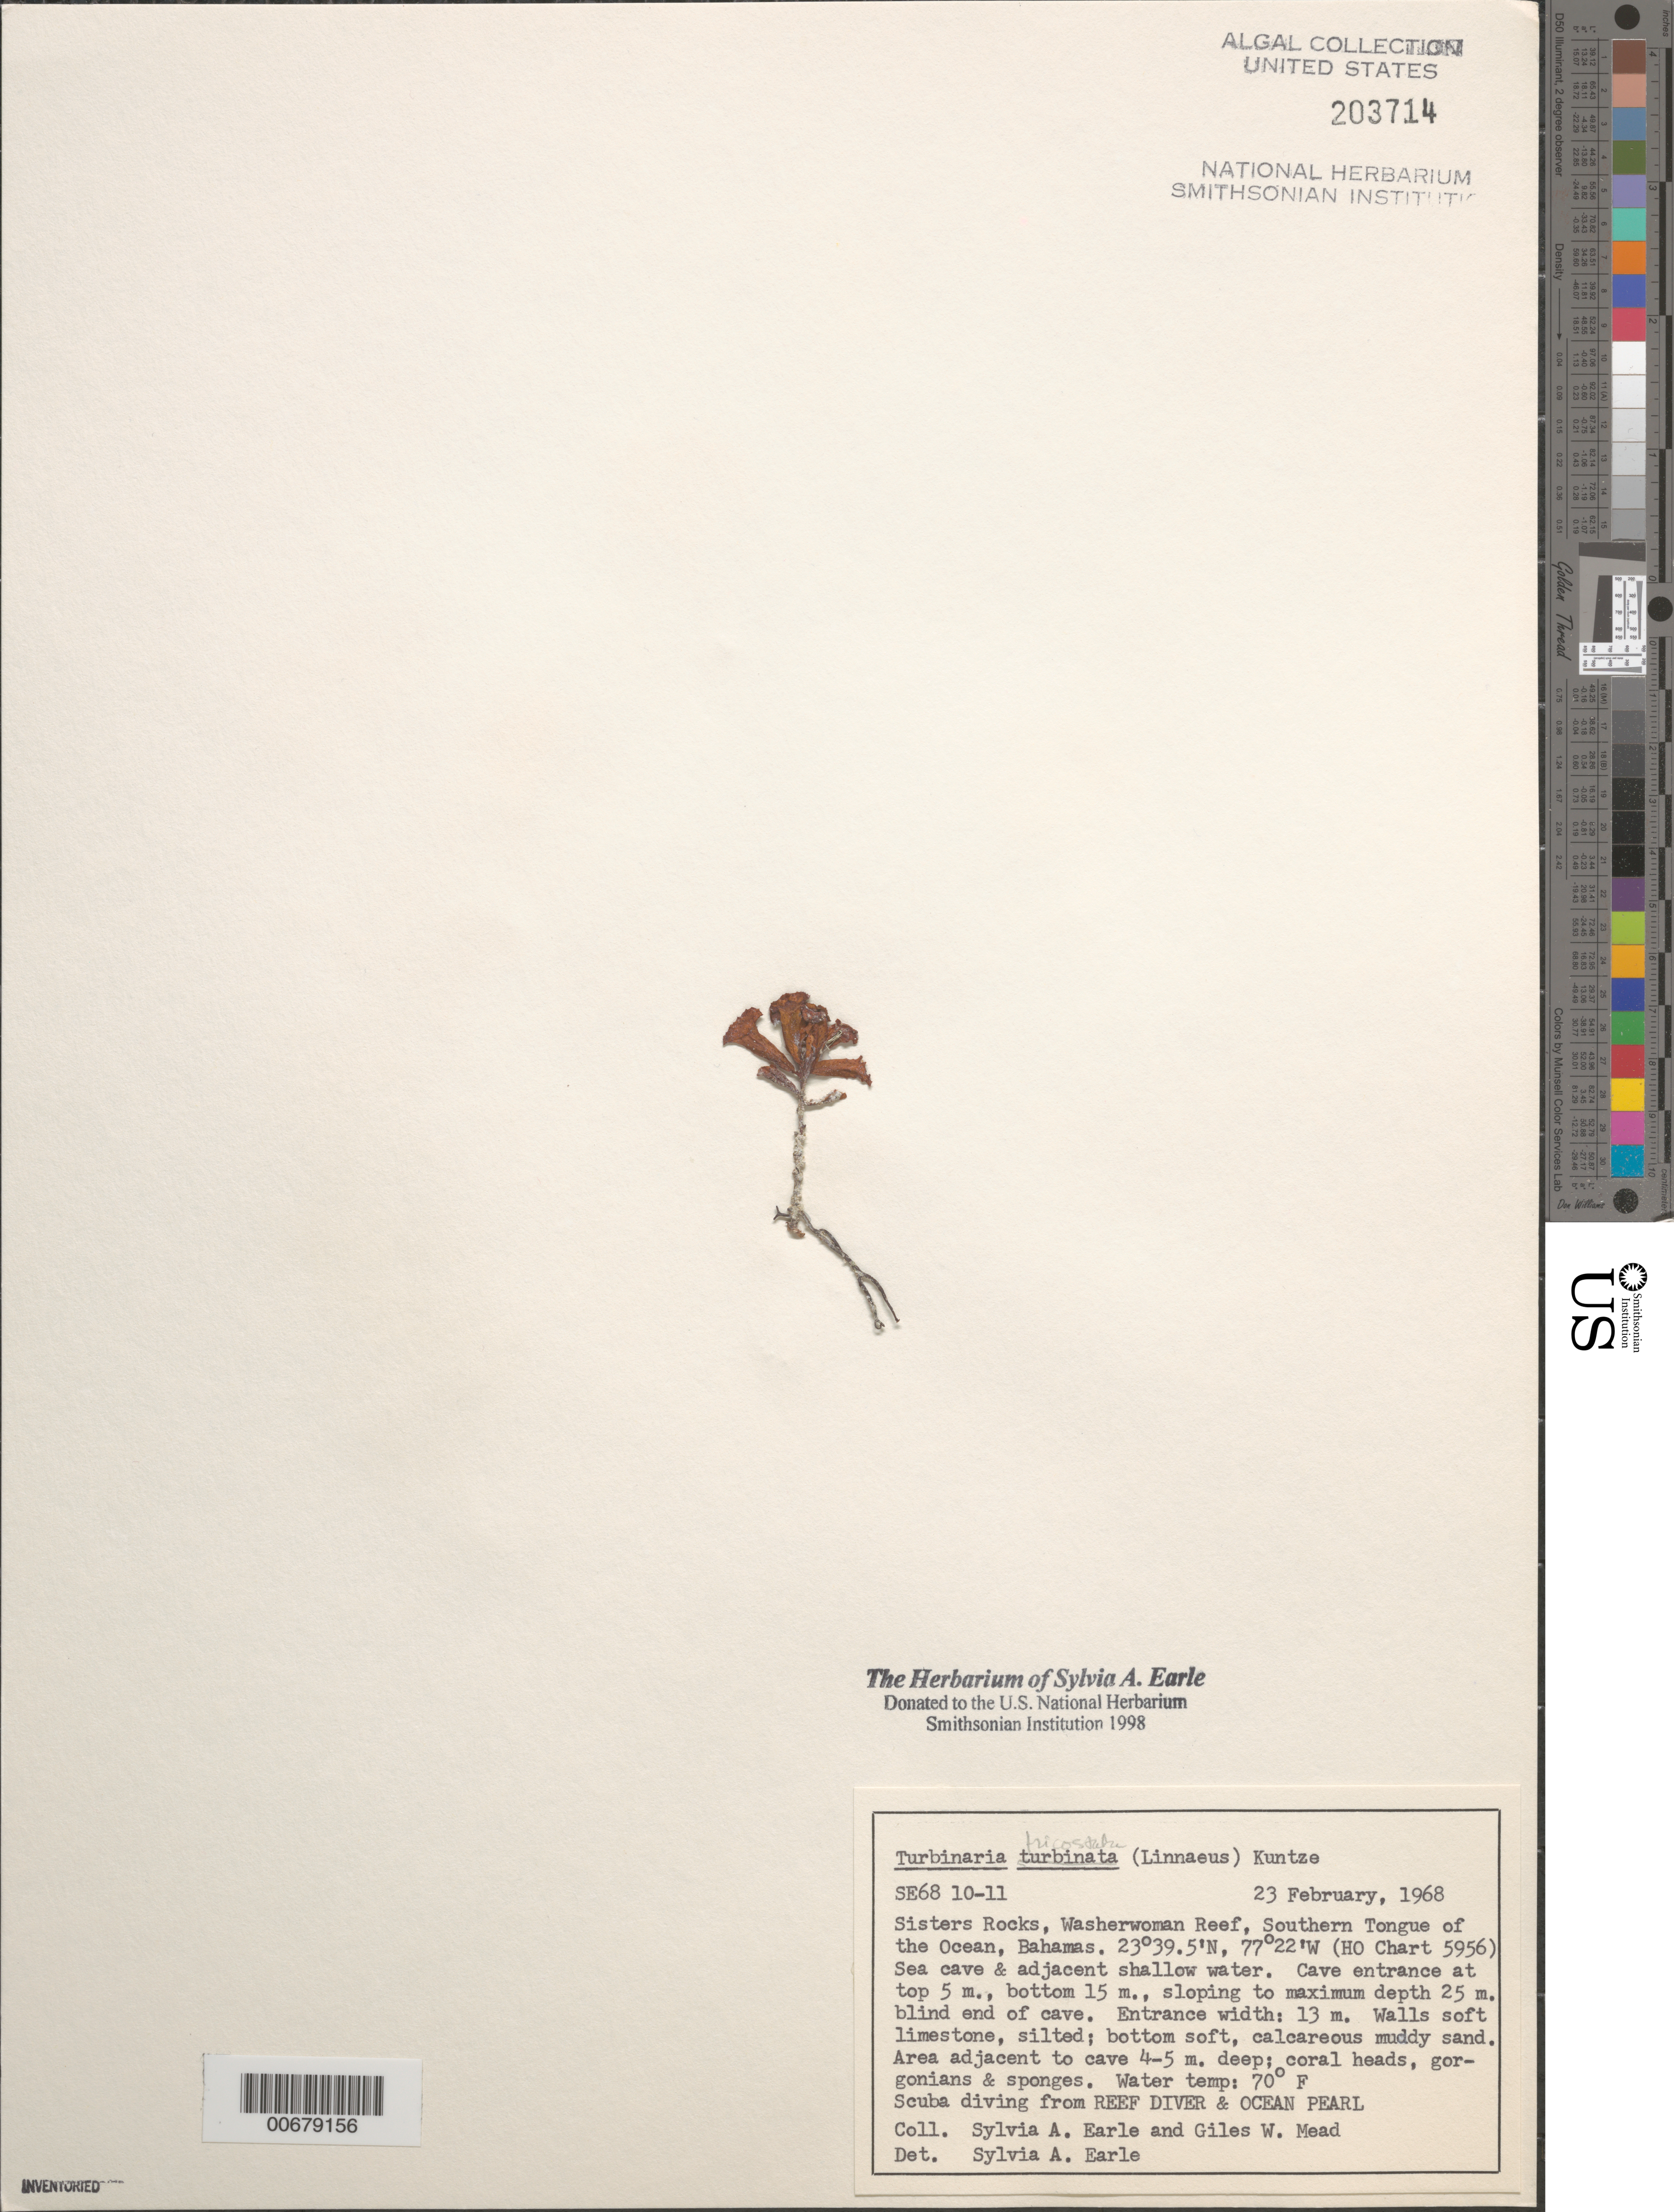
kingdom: Chromista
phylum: Ochrophyta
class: Phaeophyceae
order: Fucales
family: Sargassaceae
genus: Turbinaria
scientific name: Turbinaria tricostata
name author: E.S. Barton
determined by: Earle, S. A.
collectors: S. A. Earle & G. W. Mead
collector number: SE 6810-11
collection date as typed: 23 Feb 1968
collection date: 1968-02-23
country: Bahamas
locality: Sisters Rocks, Washerwoman Reef, Southern Tongue of the Ocean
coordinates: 23 39.5' N, 77 22' W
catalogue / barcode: US 203714